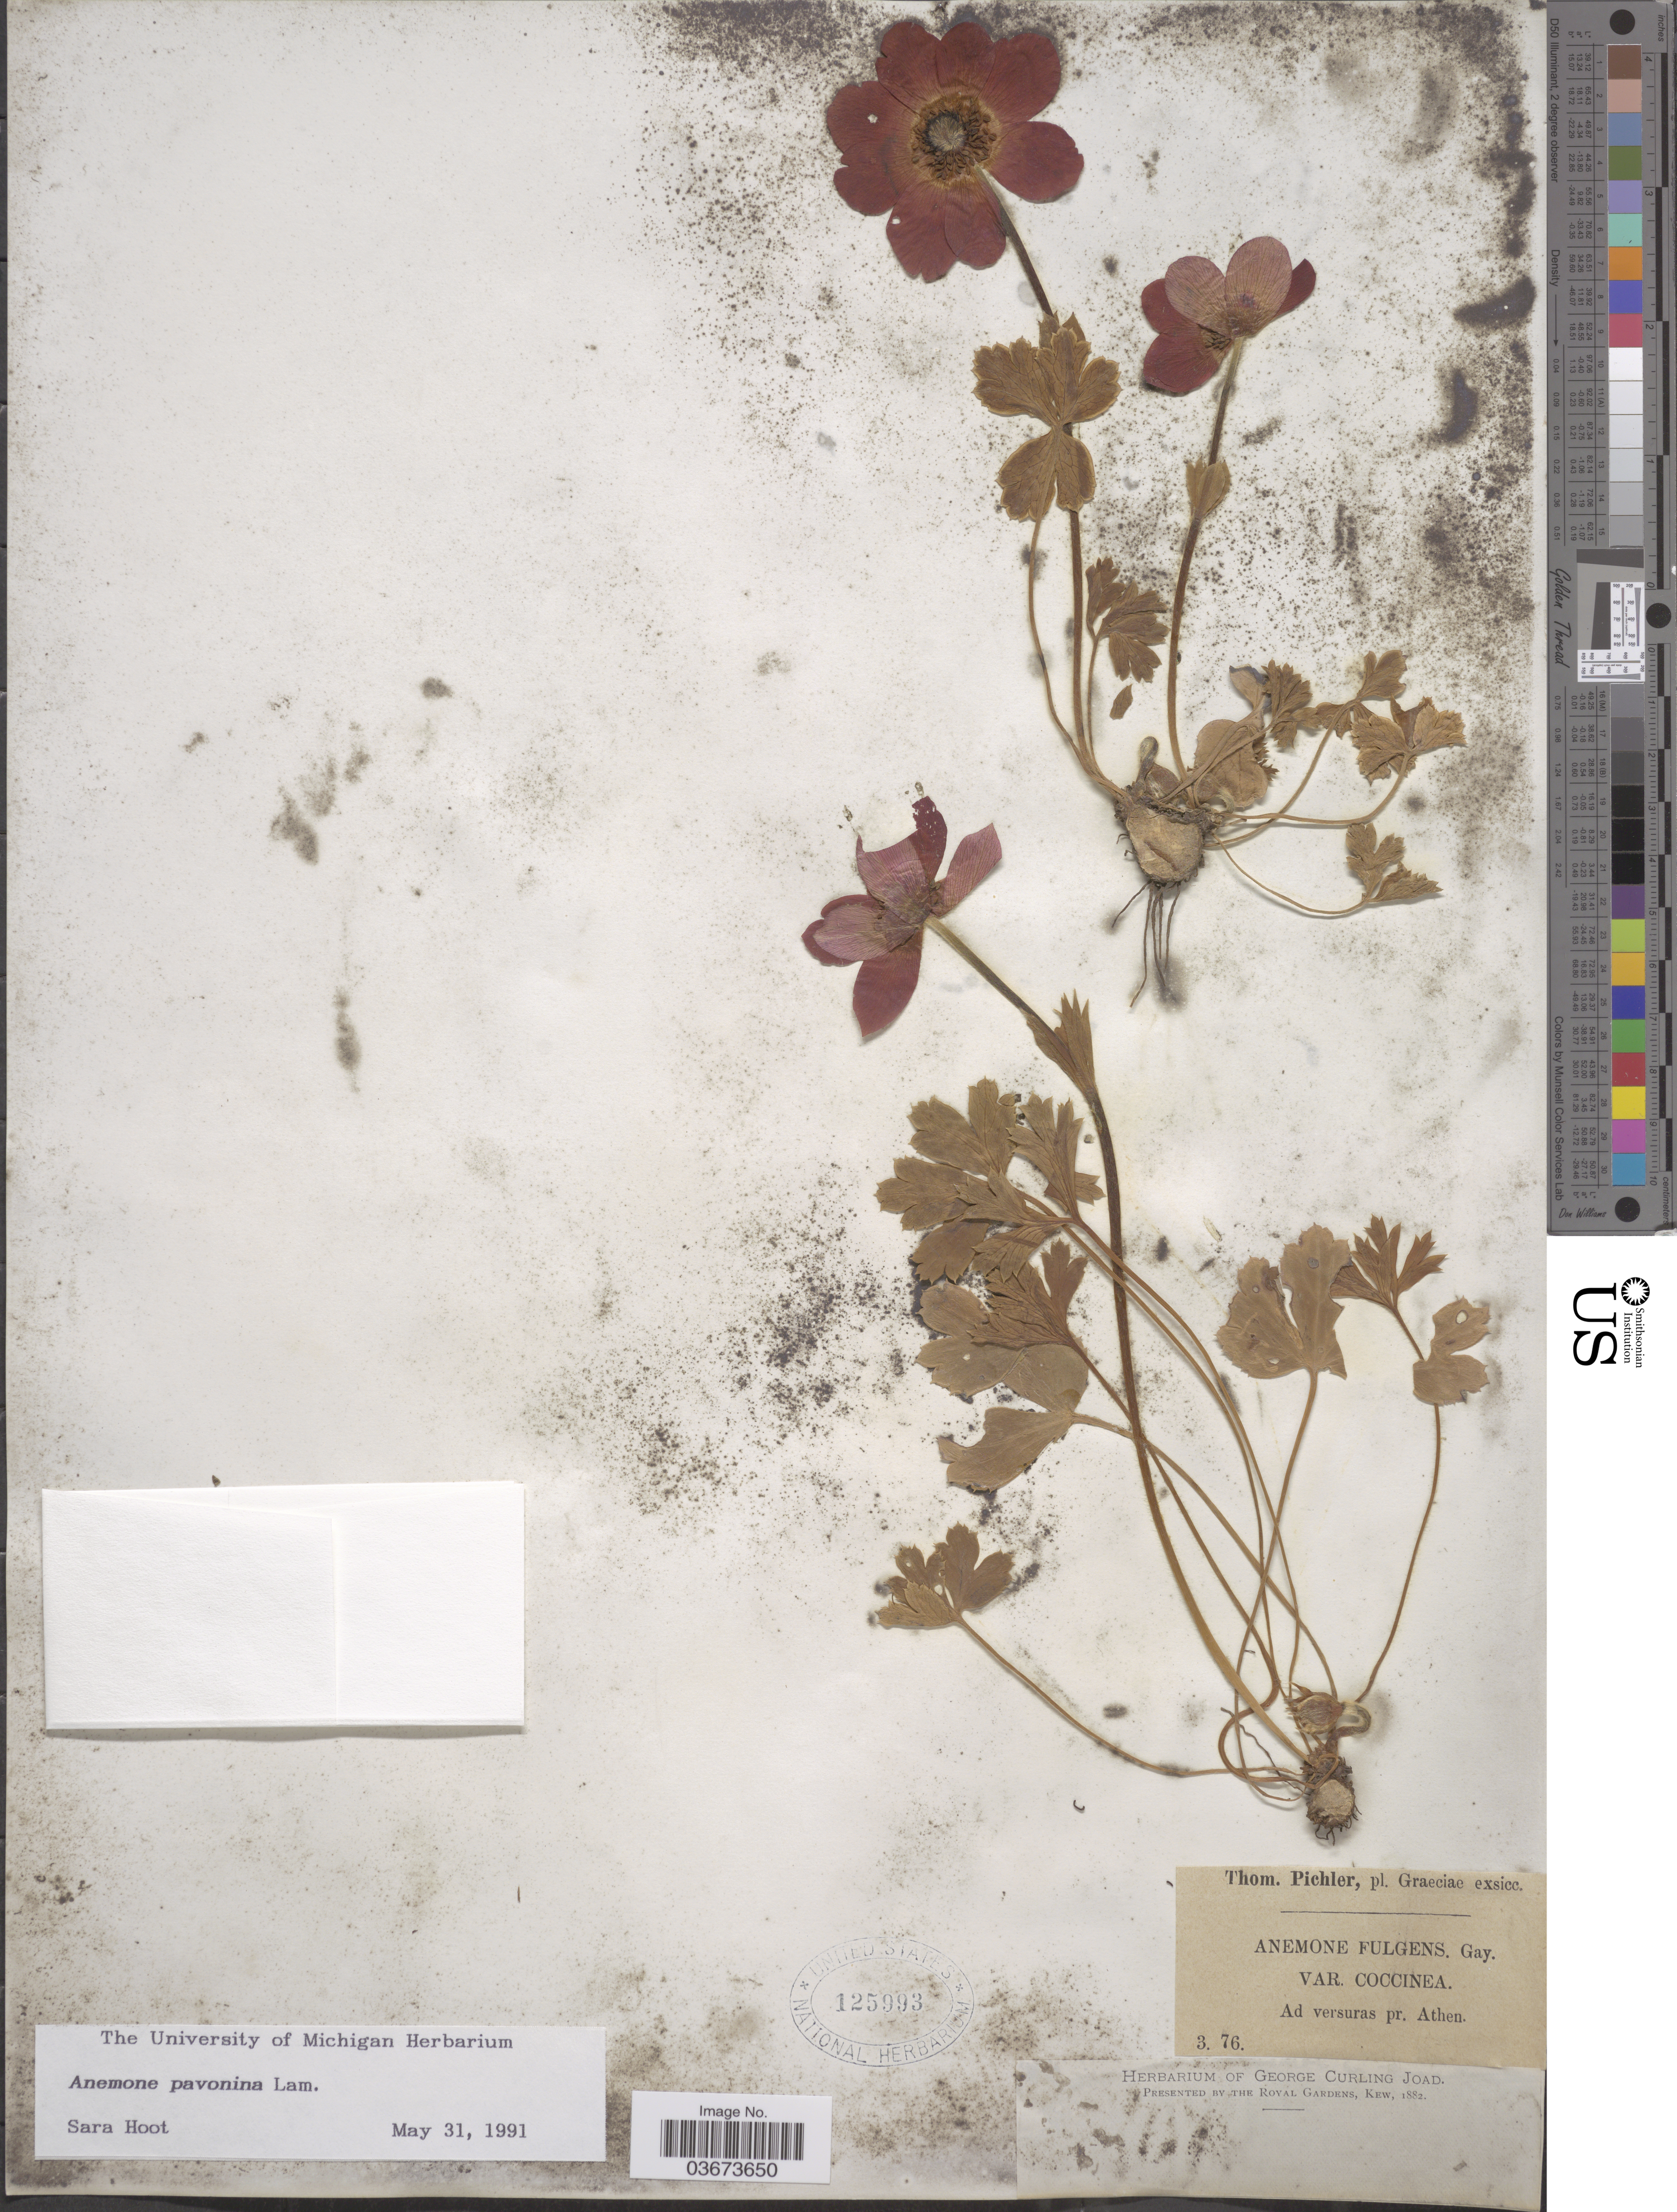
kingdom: Plantae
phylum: Tracheophyta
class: Magnoliopsida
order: Ranunculales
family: Ranunculaceae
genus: Anemone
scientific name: Anemone pavonina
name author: Lam.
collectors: T. Pichler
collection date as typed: Transcribed d/m/y: /3/76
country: Greece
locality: Graeciae. Ad versuras pr. Athen.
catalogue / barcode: US 125993